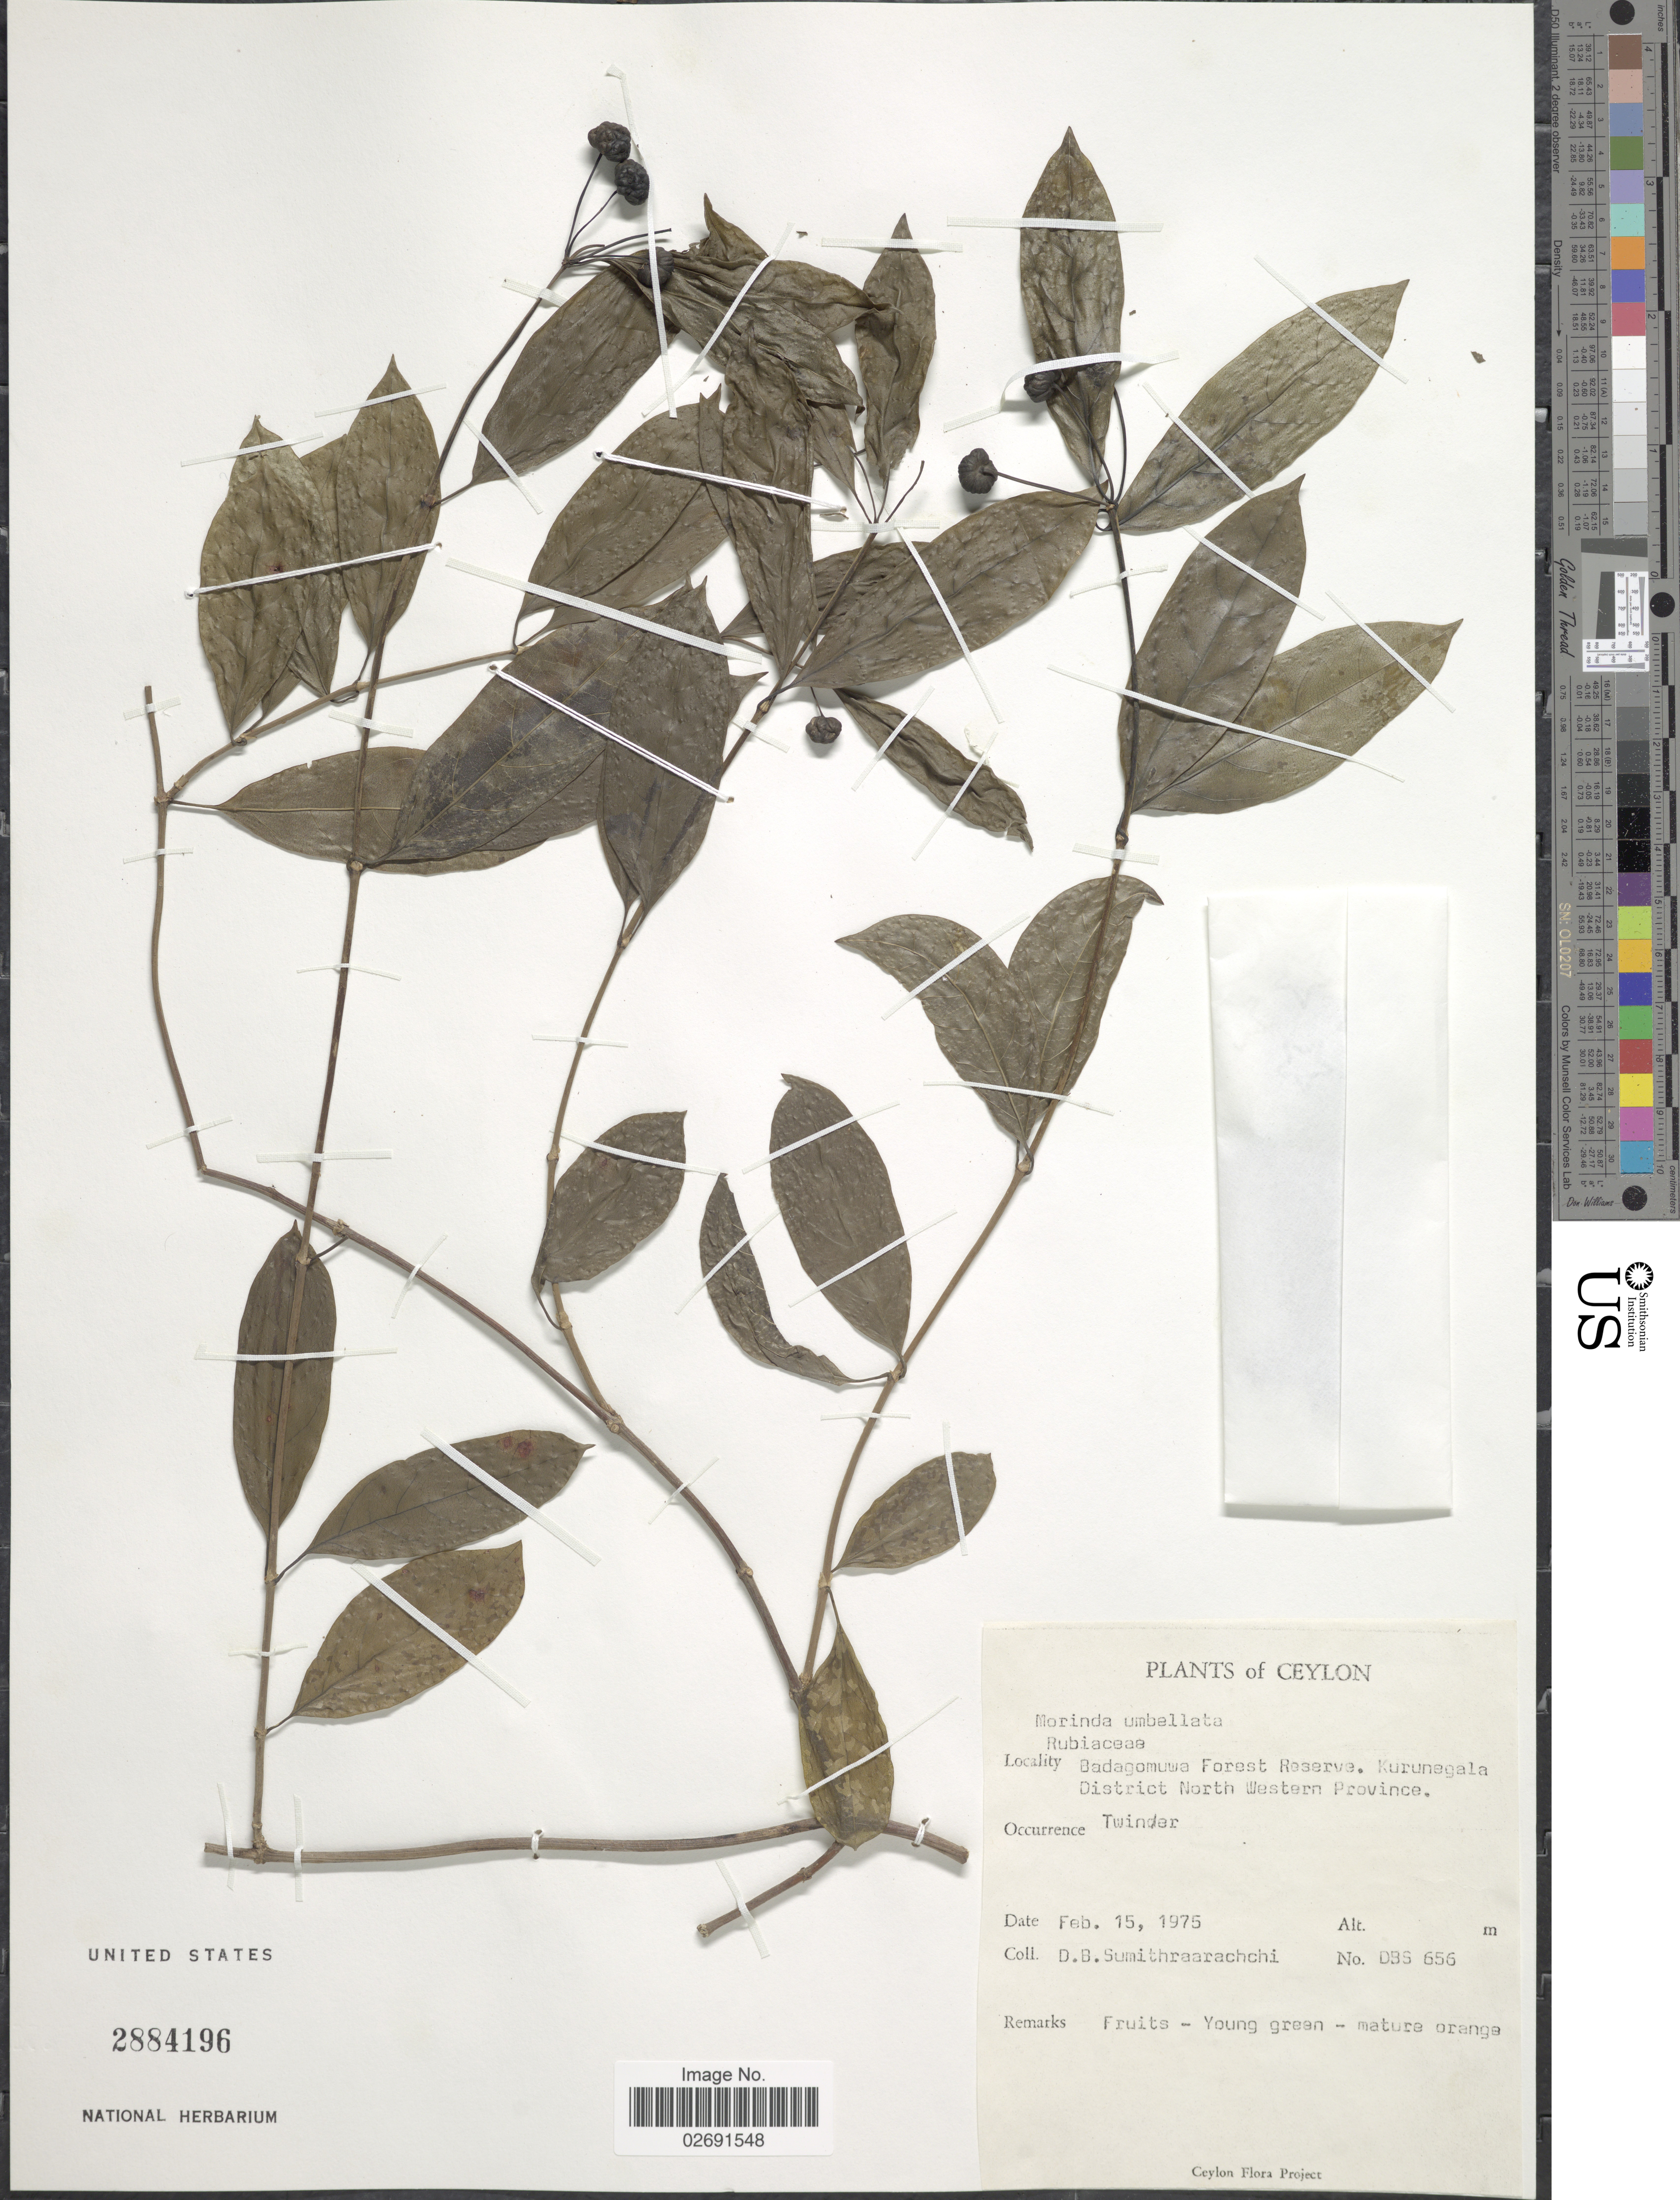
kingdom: Plantae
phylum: Tracheophyta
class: Magnoliopsida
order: Gentianales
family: Rubiaceae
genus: Gynochthodes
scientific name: Gynochthodes umbellata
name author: (L.) Razafim. & B. Bremer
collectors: D. B. Sumithraarachchi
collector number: DBS 656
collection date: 1975-02-15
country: Sri Lanka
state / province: North Western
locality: Ceylon, Badagomuwa Forest Reserve, Kurunegala District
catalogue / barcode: US 2884196